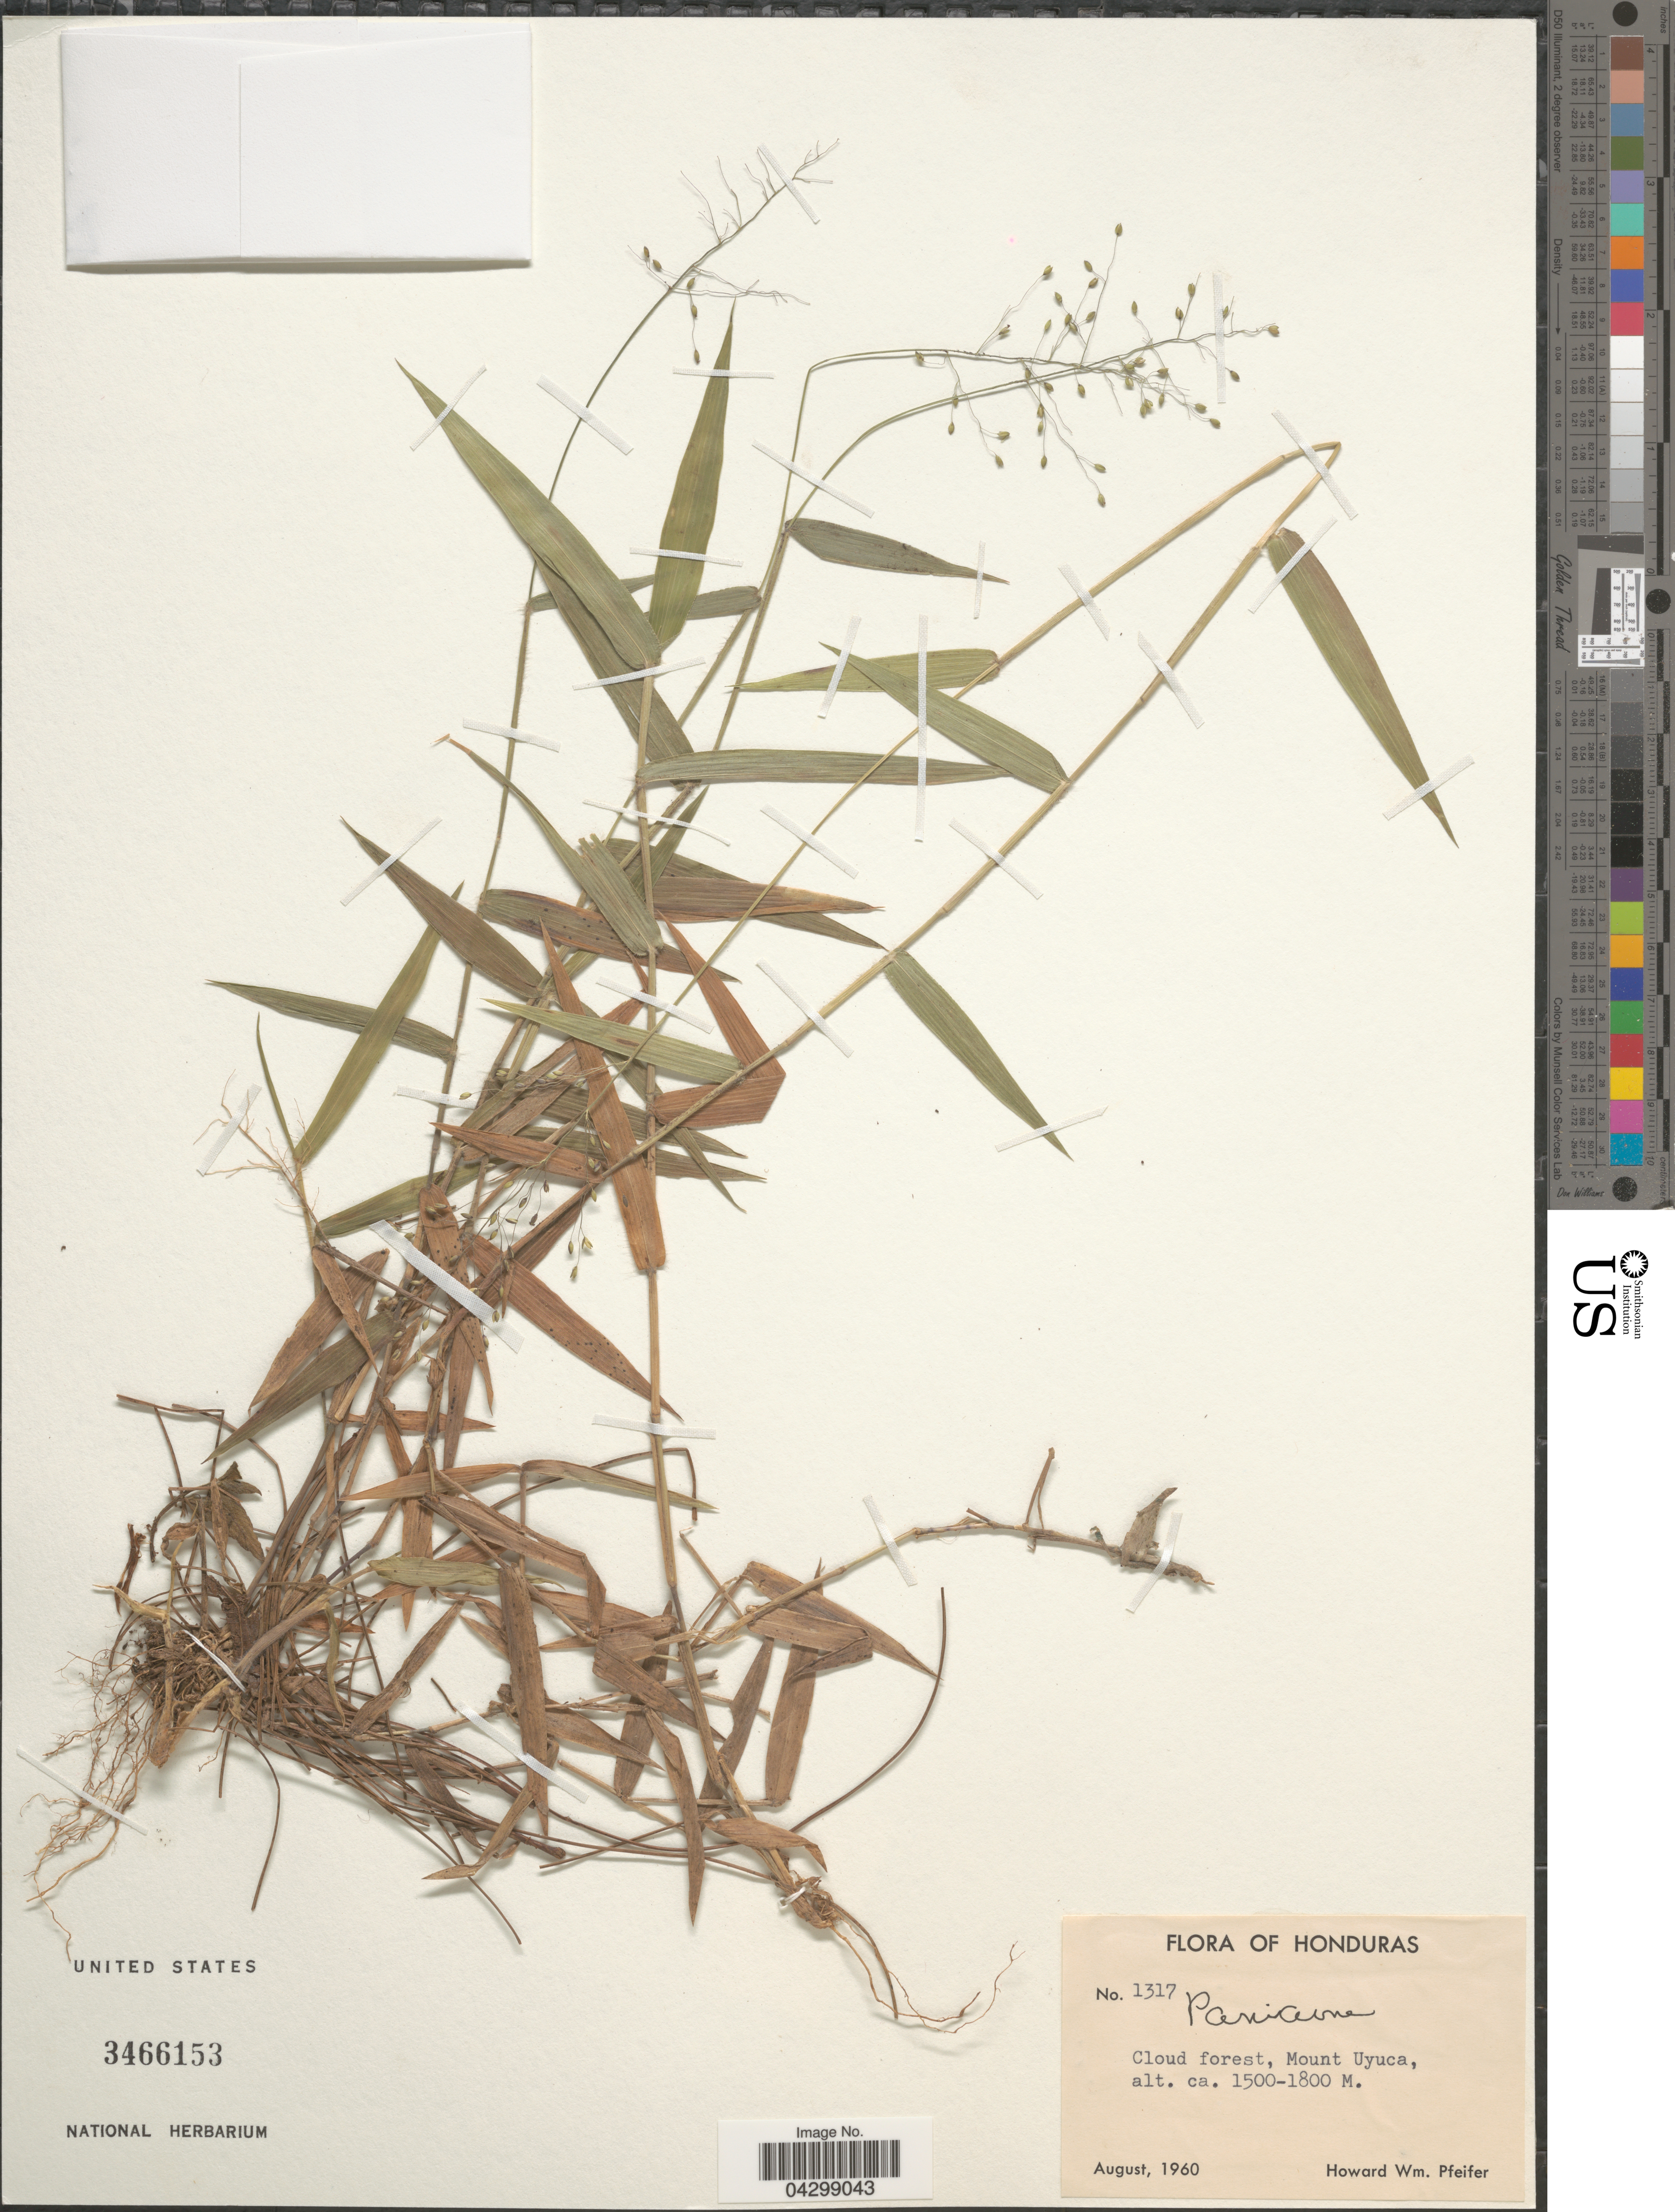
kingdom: Plantae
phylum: Tracheophyta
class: Liliopsida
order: Poales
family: Poaceae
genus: Panicum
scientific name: Panicum sp.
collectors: H. W. Pfeifer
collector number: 1317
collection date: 1960-08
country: Honduras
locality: Cloud forest, Mount Uyuca.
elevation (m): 1500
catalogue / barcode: US 3466153